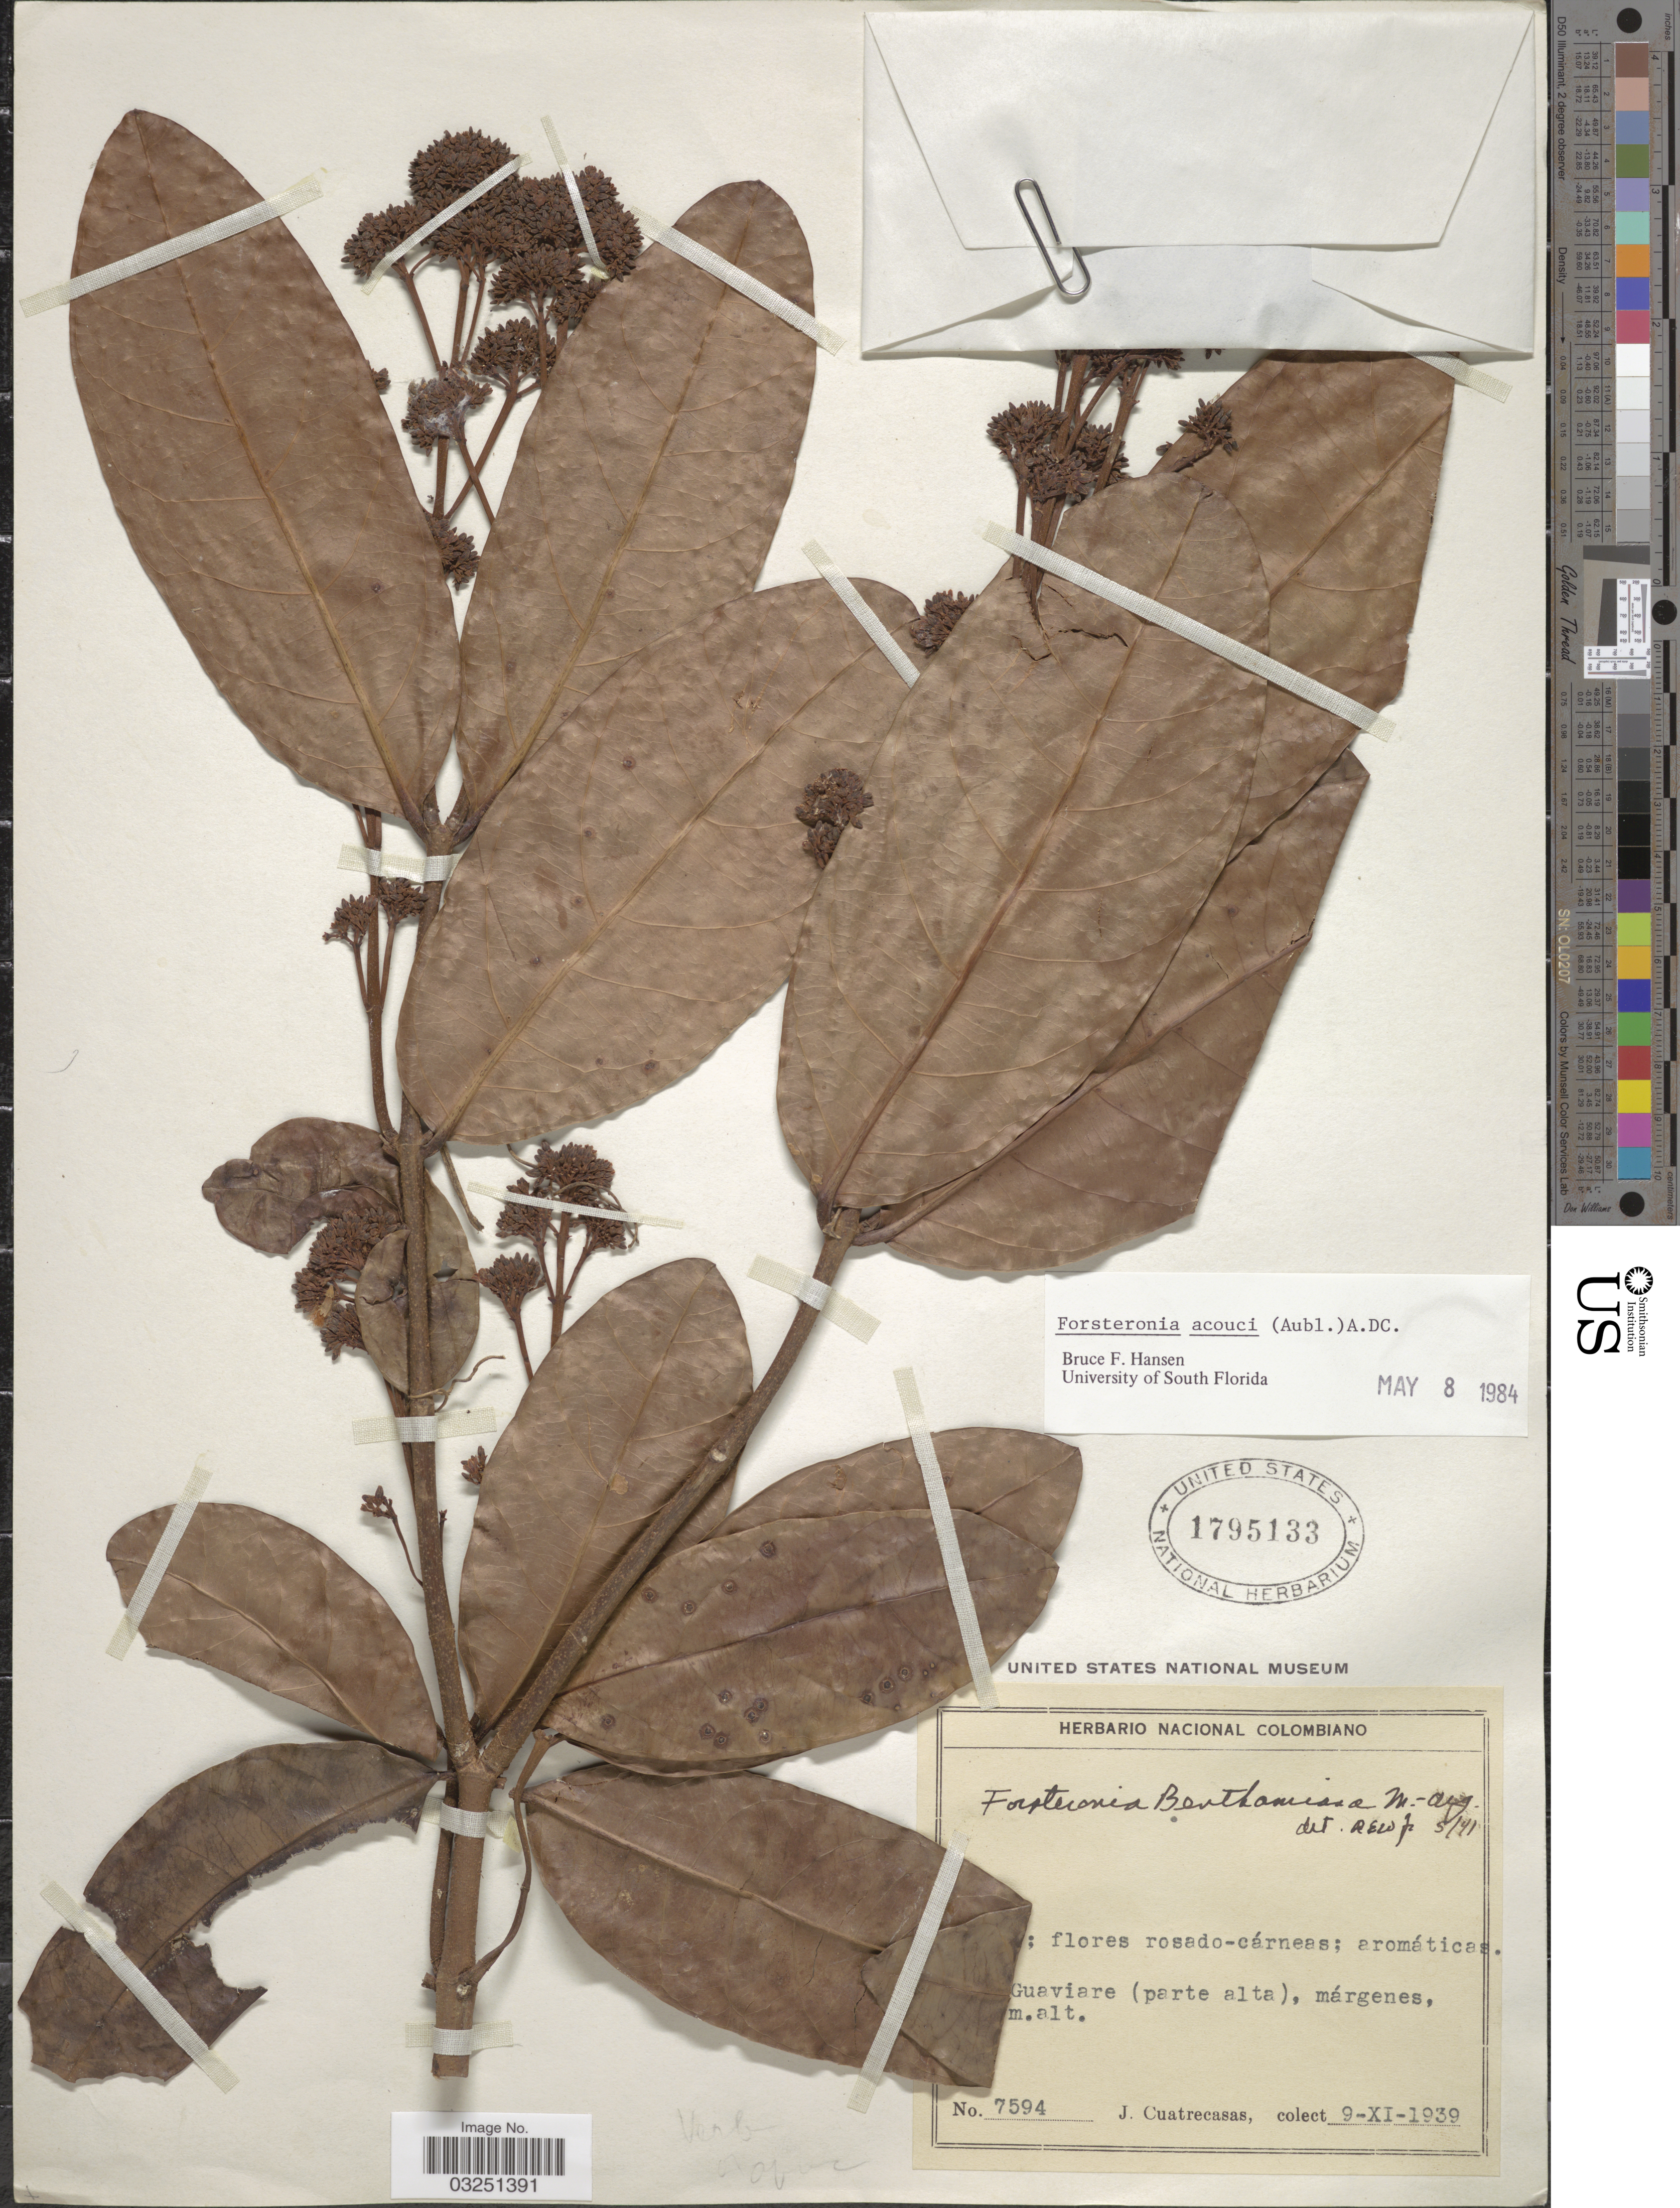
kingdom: Plantae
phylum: Tracheophyta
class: Magnoliopsida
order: Gentianales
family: Apocynaceae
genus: Forsteronia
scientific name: Forsteronia acouci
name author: (Aubl.) A. DC.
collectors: J. Cuatrecasas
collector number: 7594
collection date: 1939-11-09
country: Colombia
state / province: Guaviare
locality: Rop Guaviare (parte alta), márgenes.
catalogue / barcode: US 1795133